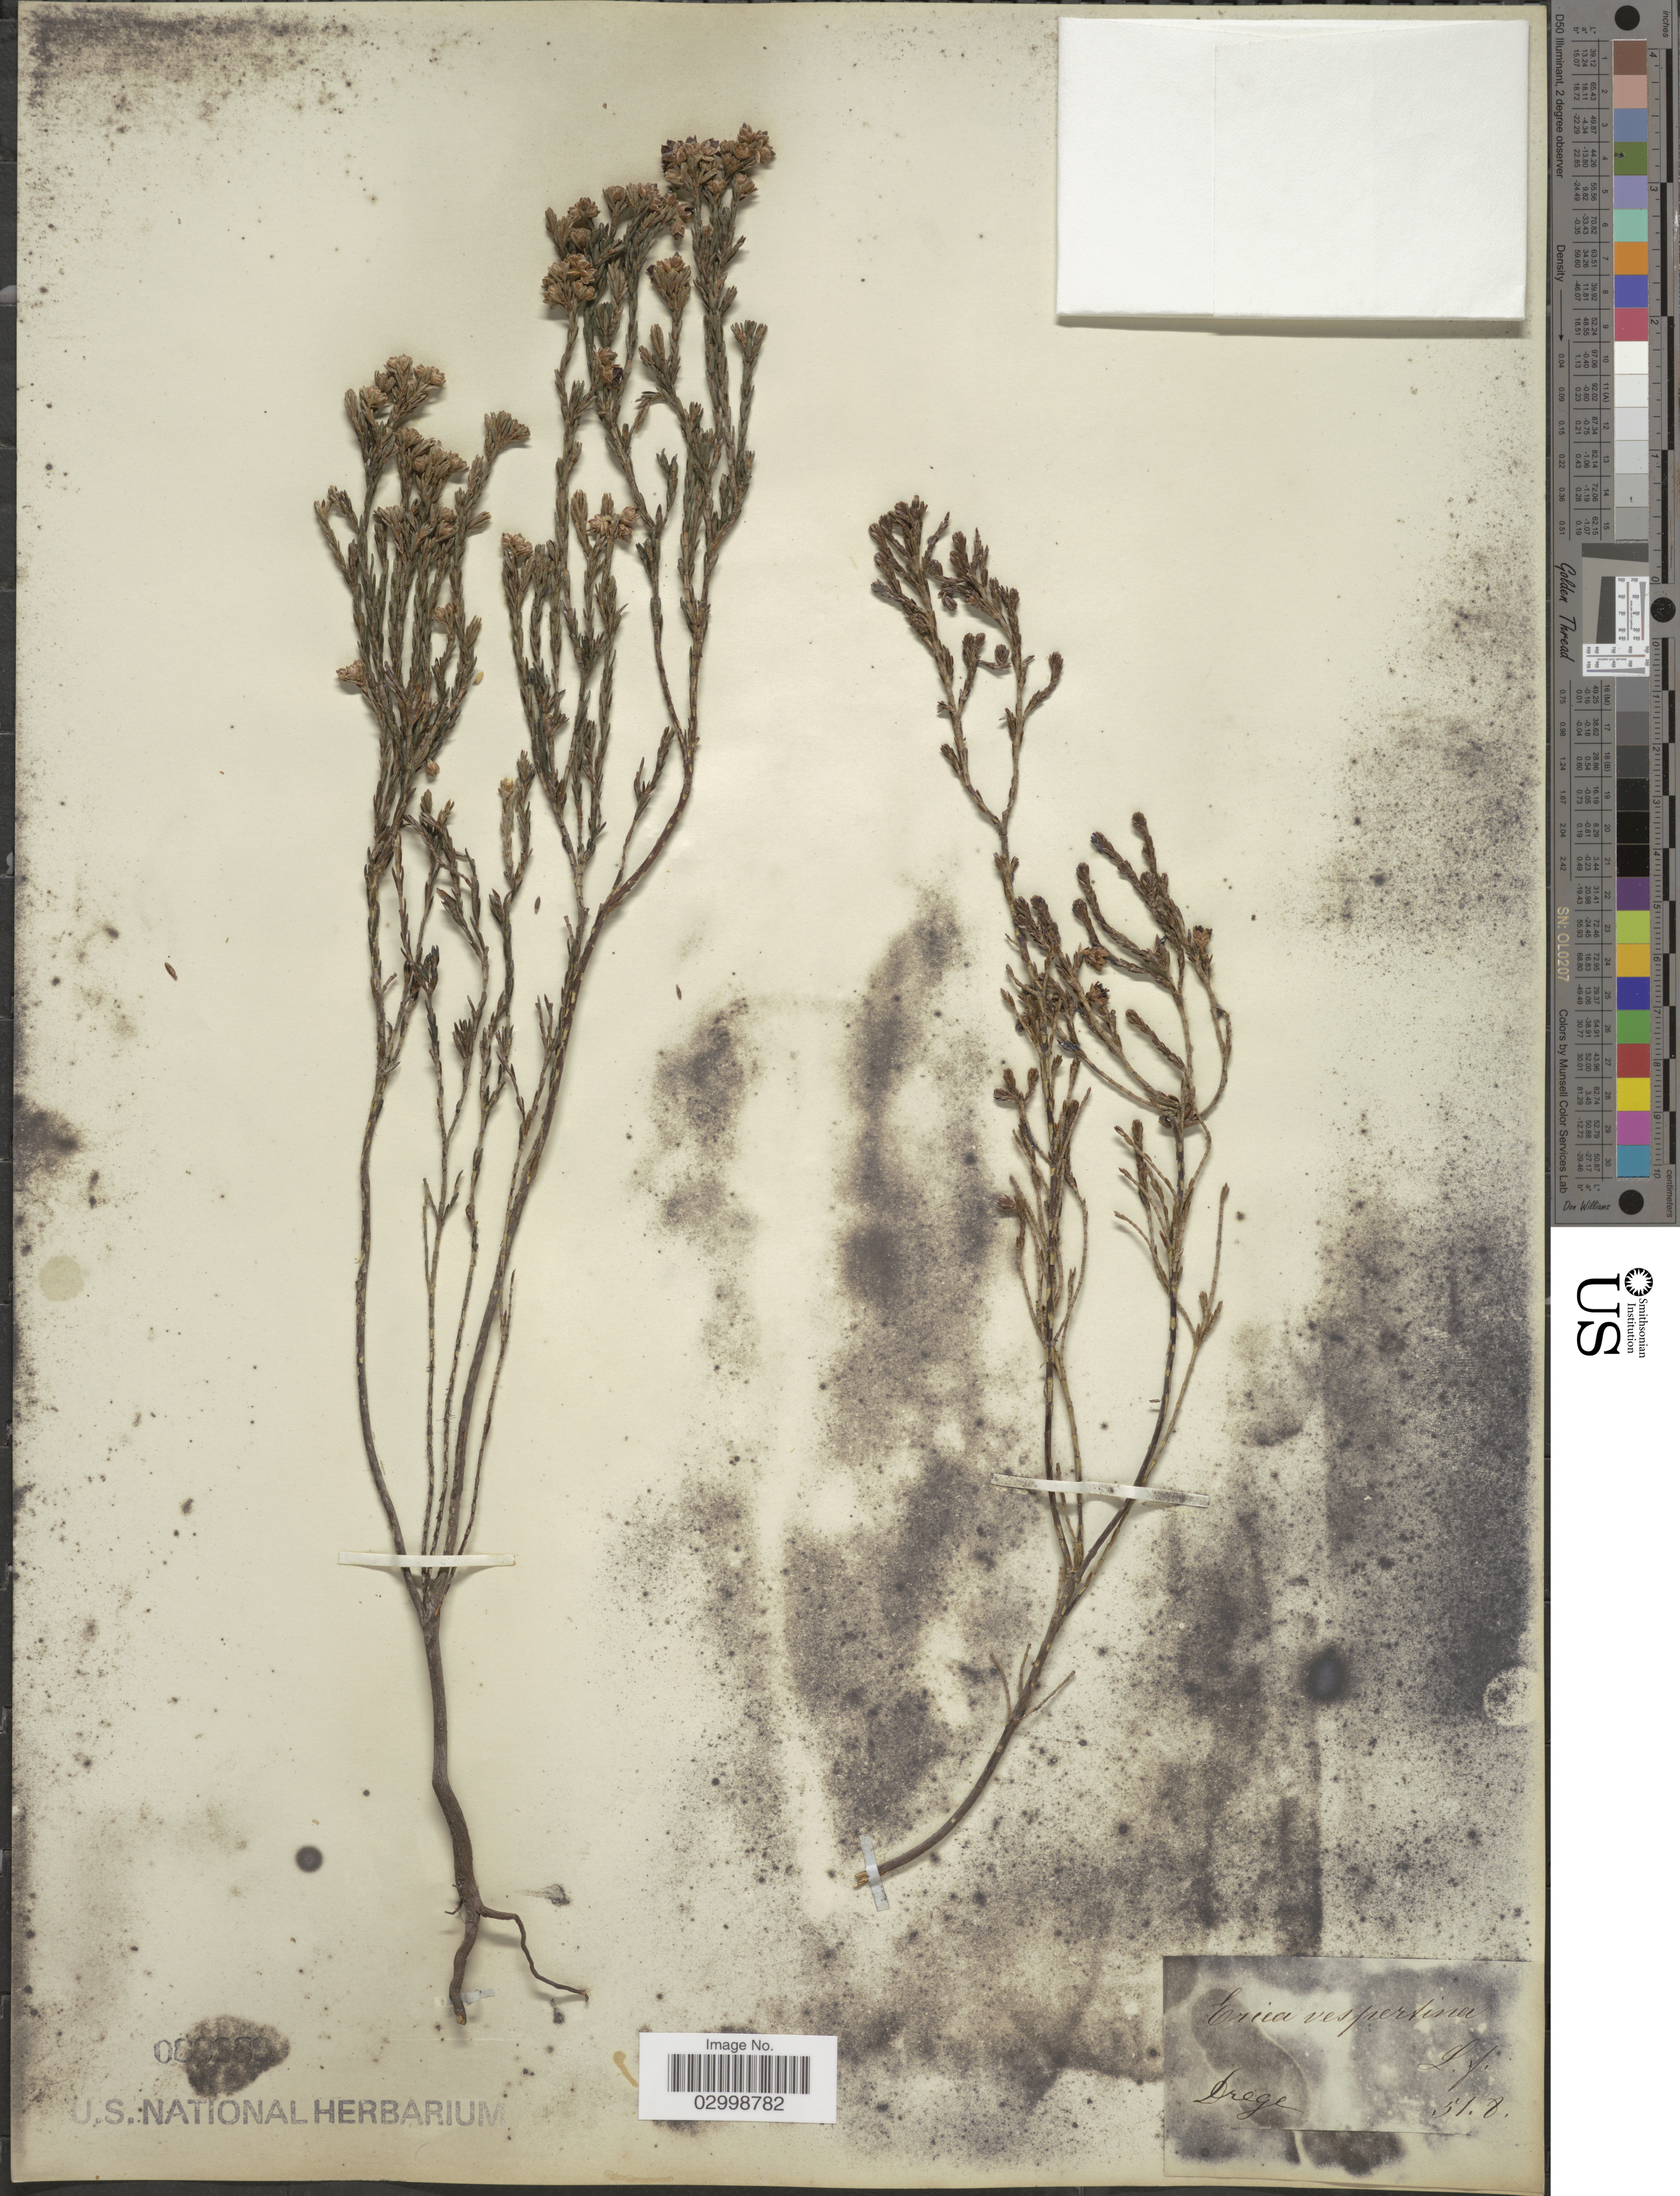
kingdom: Plantae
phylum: Tracheophyta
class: Magnoliopsida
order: Ericales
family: Ericaceae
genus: Erica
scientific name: Erica vespertina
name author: L. f.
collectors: Drege